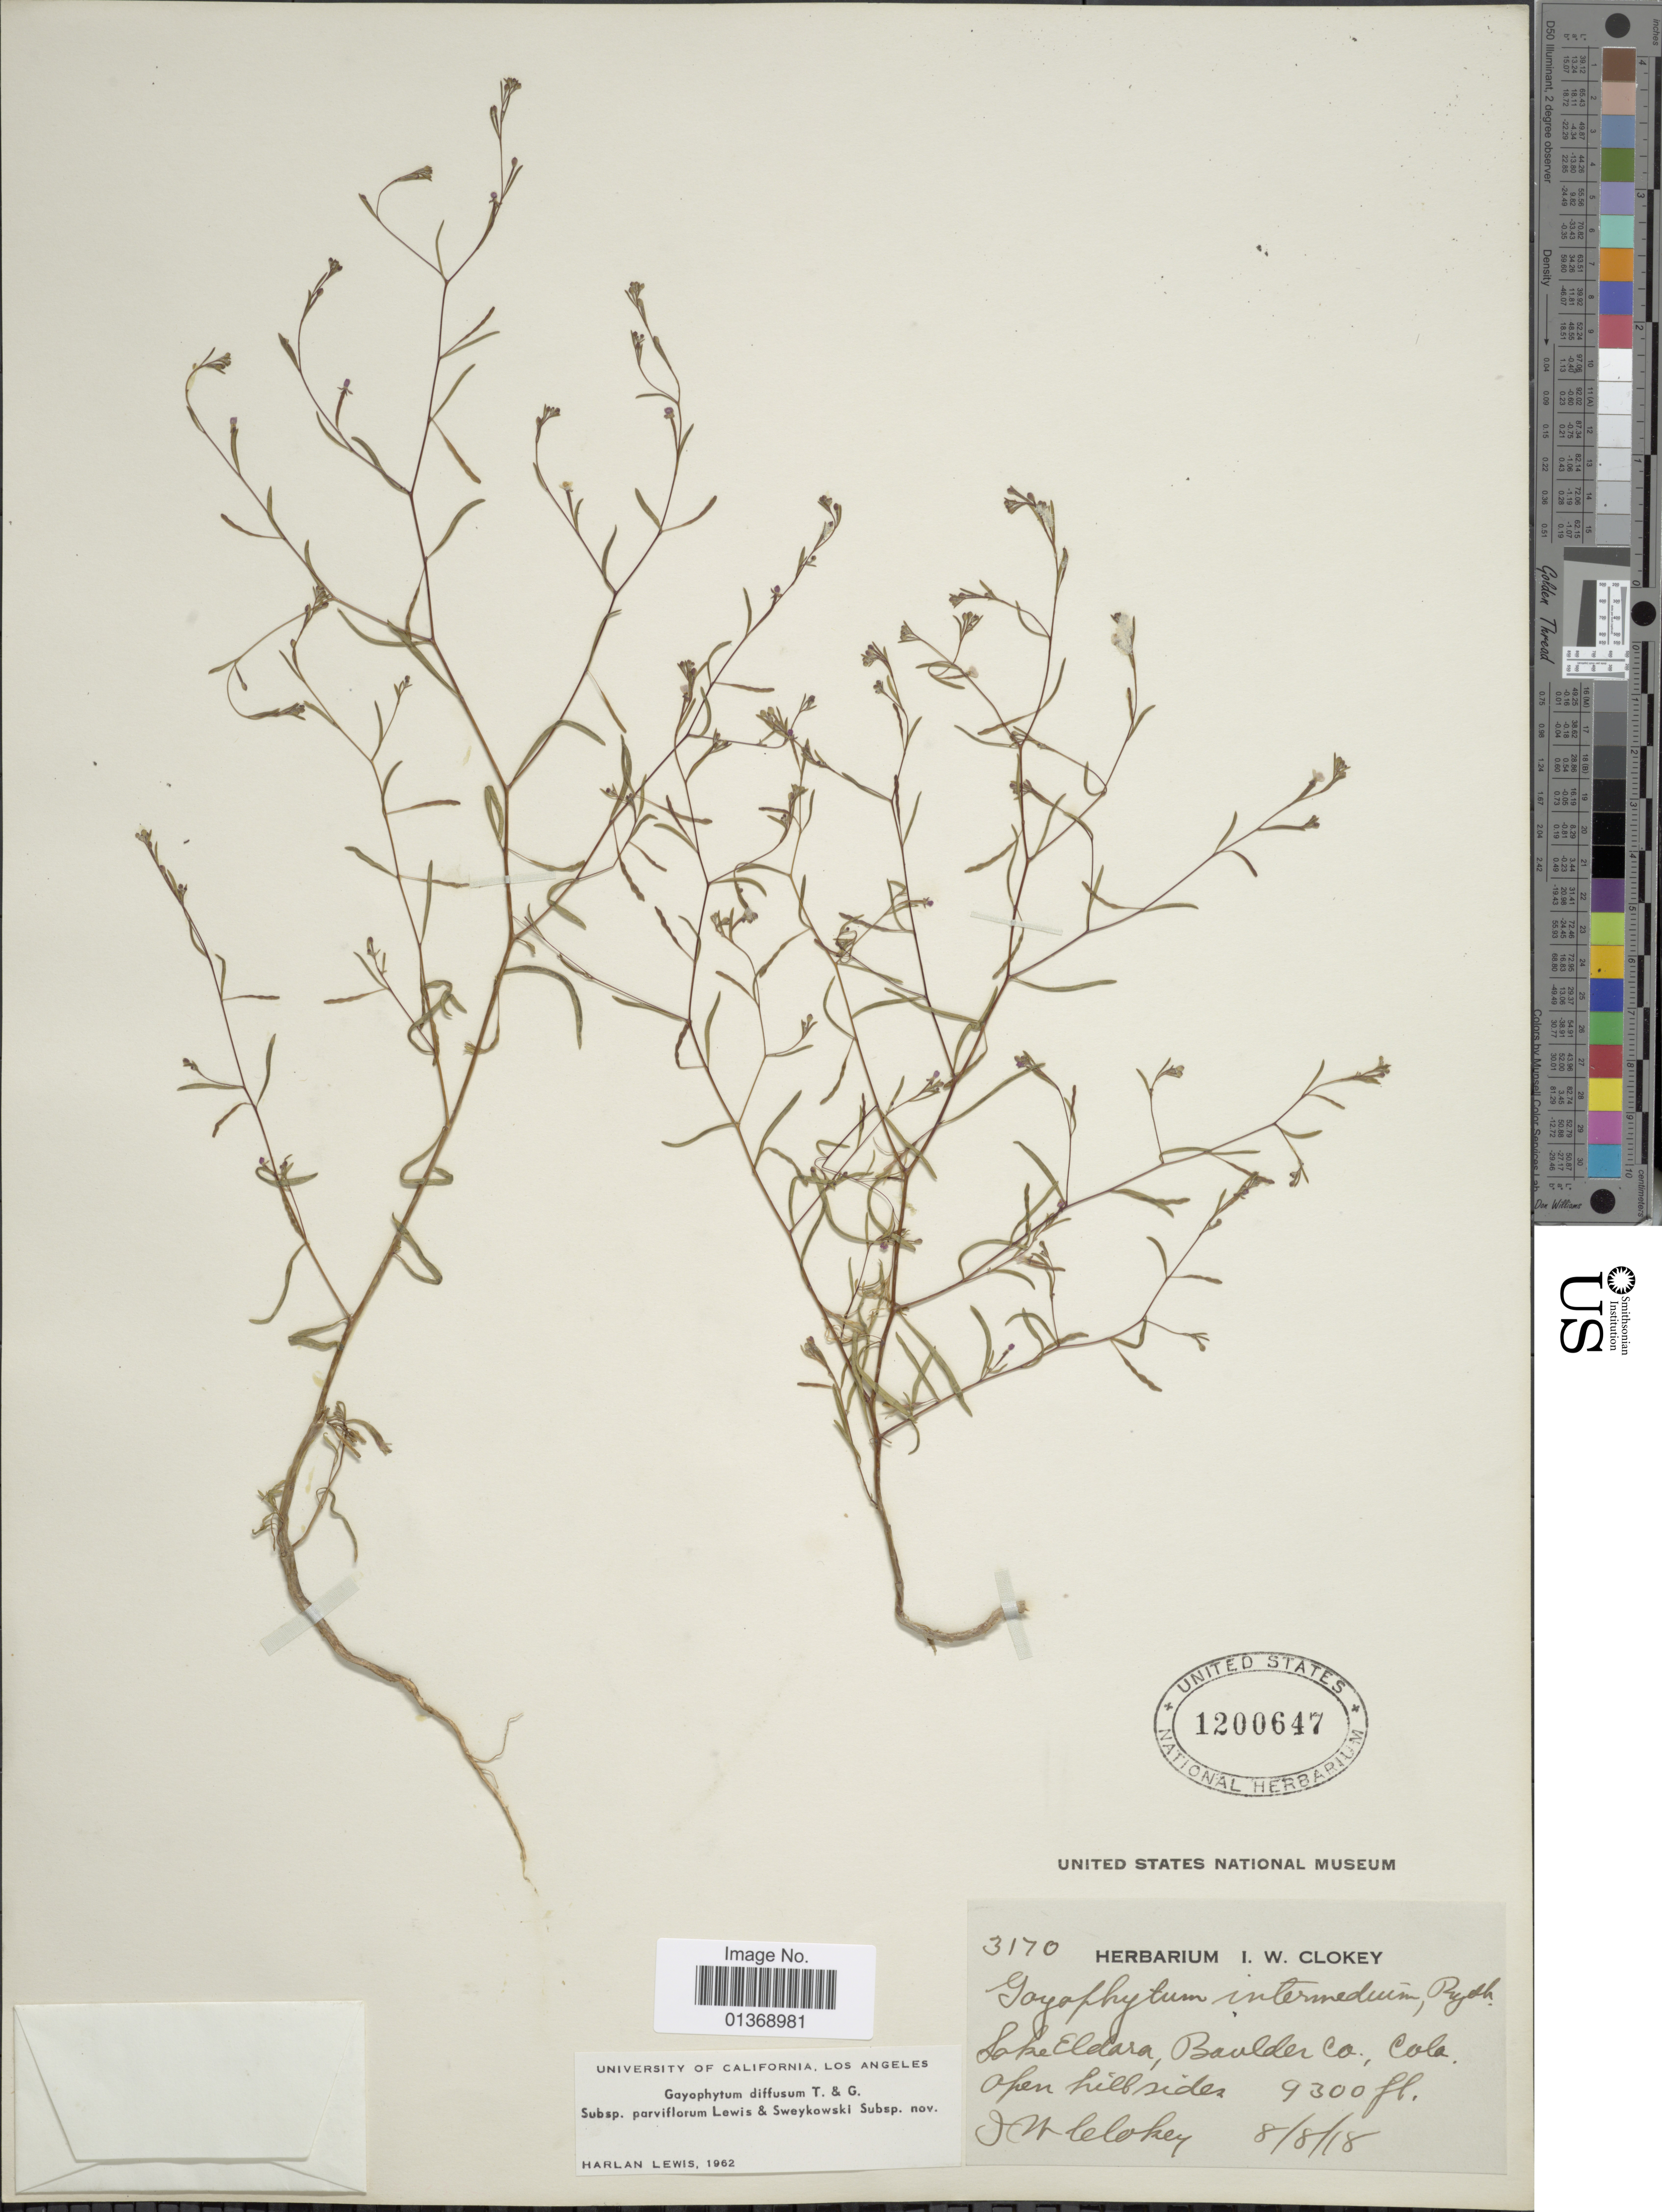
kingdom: Plantae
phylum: Tracheophyta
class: Magnoliopsida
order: Myrtales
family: Onagraceae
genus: Gayophytum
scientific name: Gayophytum diffusum subsp. parviflorum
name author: F. H. Lewis & Szweyk.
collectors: I. W. Clokey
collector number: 3170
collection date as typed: Transcribed d/m/y: 8/8/18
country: United States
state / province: Colorado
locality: Lake Eldara, Boulder Co.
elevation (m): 2835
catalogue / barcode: US 1200647